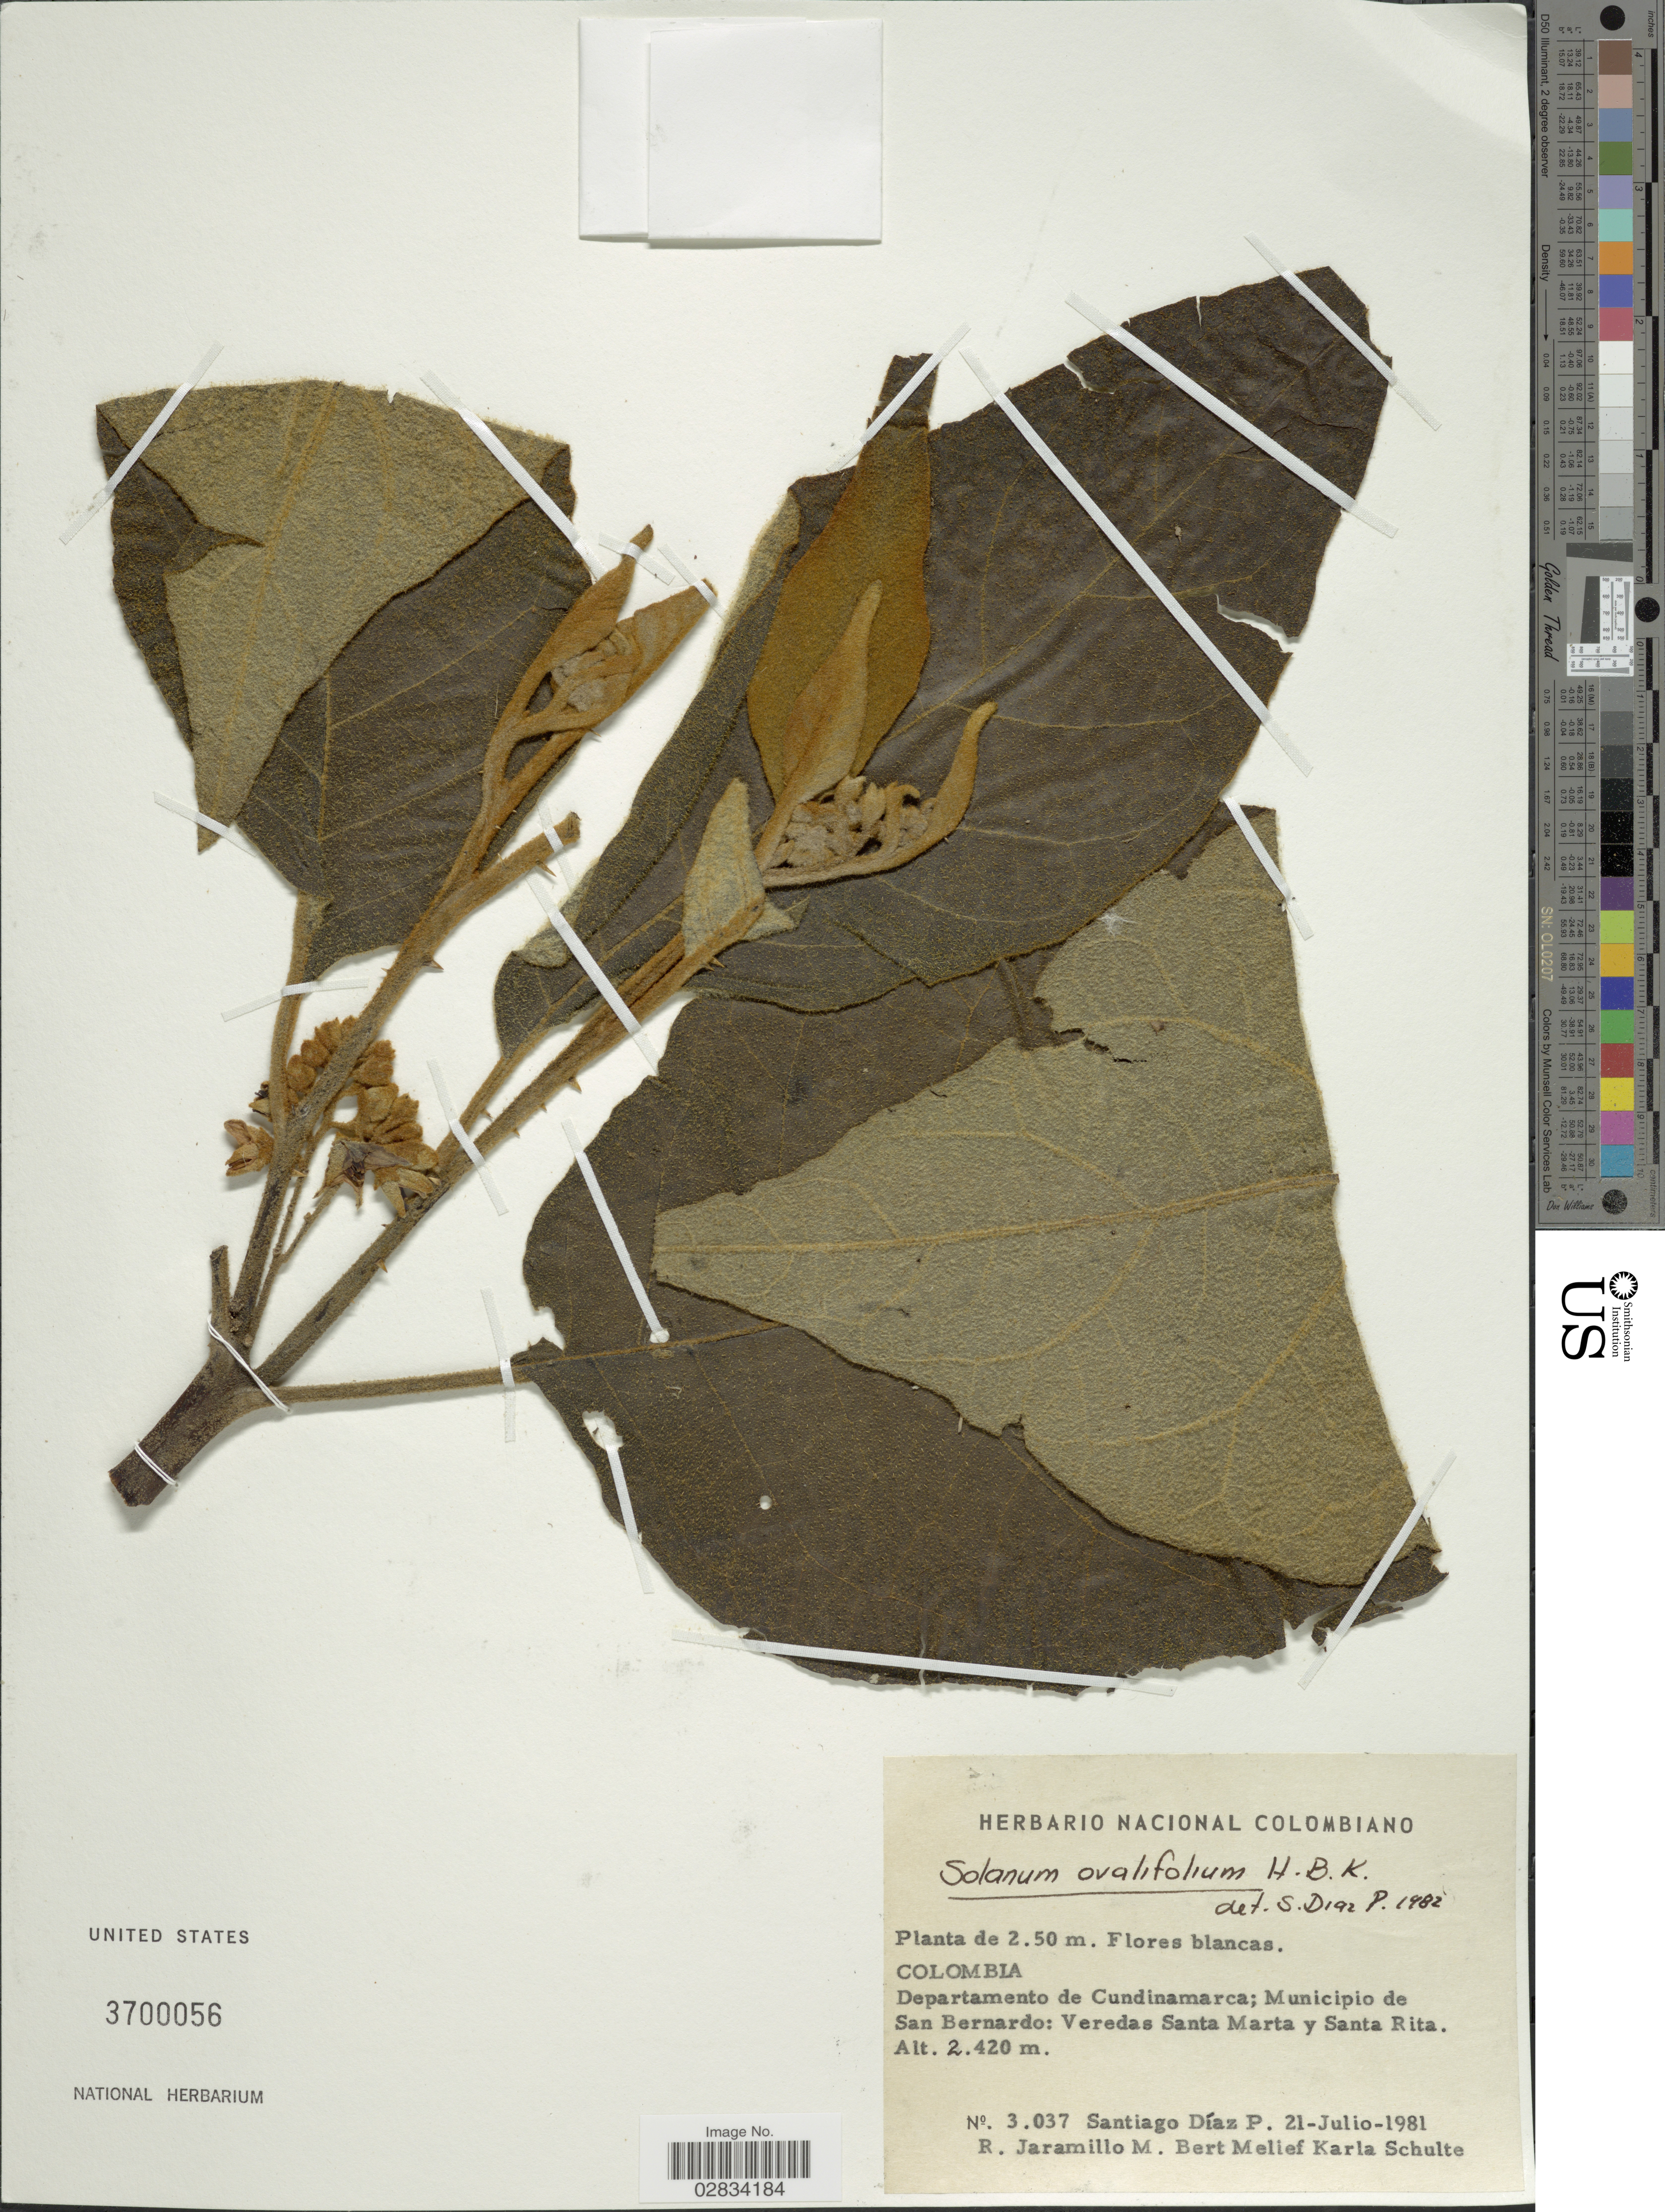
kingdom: Plantae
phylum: Tracheophyta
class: Magnoliopsida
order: Solanales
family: Solanaceae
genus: Solanum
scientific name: Solanum ovalifolium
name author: Dunal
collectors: S. Diaz P., R. Jaramillo M., B. Melief & K. Schulte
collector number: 3037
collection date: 1981-07-27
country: Colombia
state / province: Cundinamarca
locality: Departamento de Cundinamarca, Municipio de San Bernardo, Veredas Santa Marta y Santa Rita.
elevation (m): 2420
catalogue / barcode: US 3700056